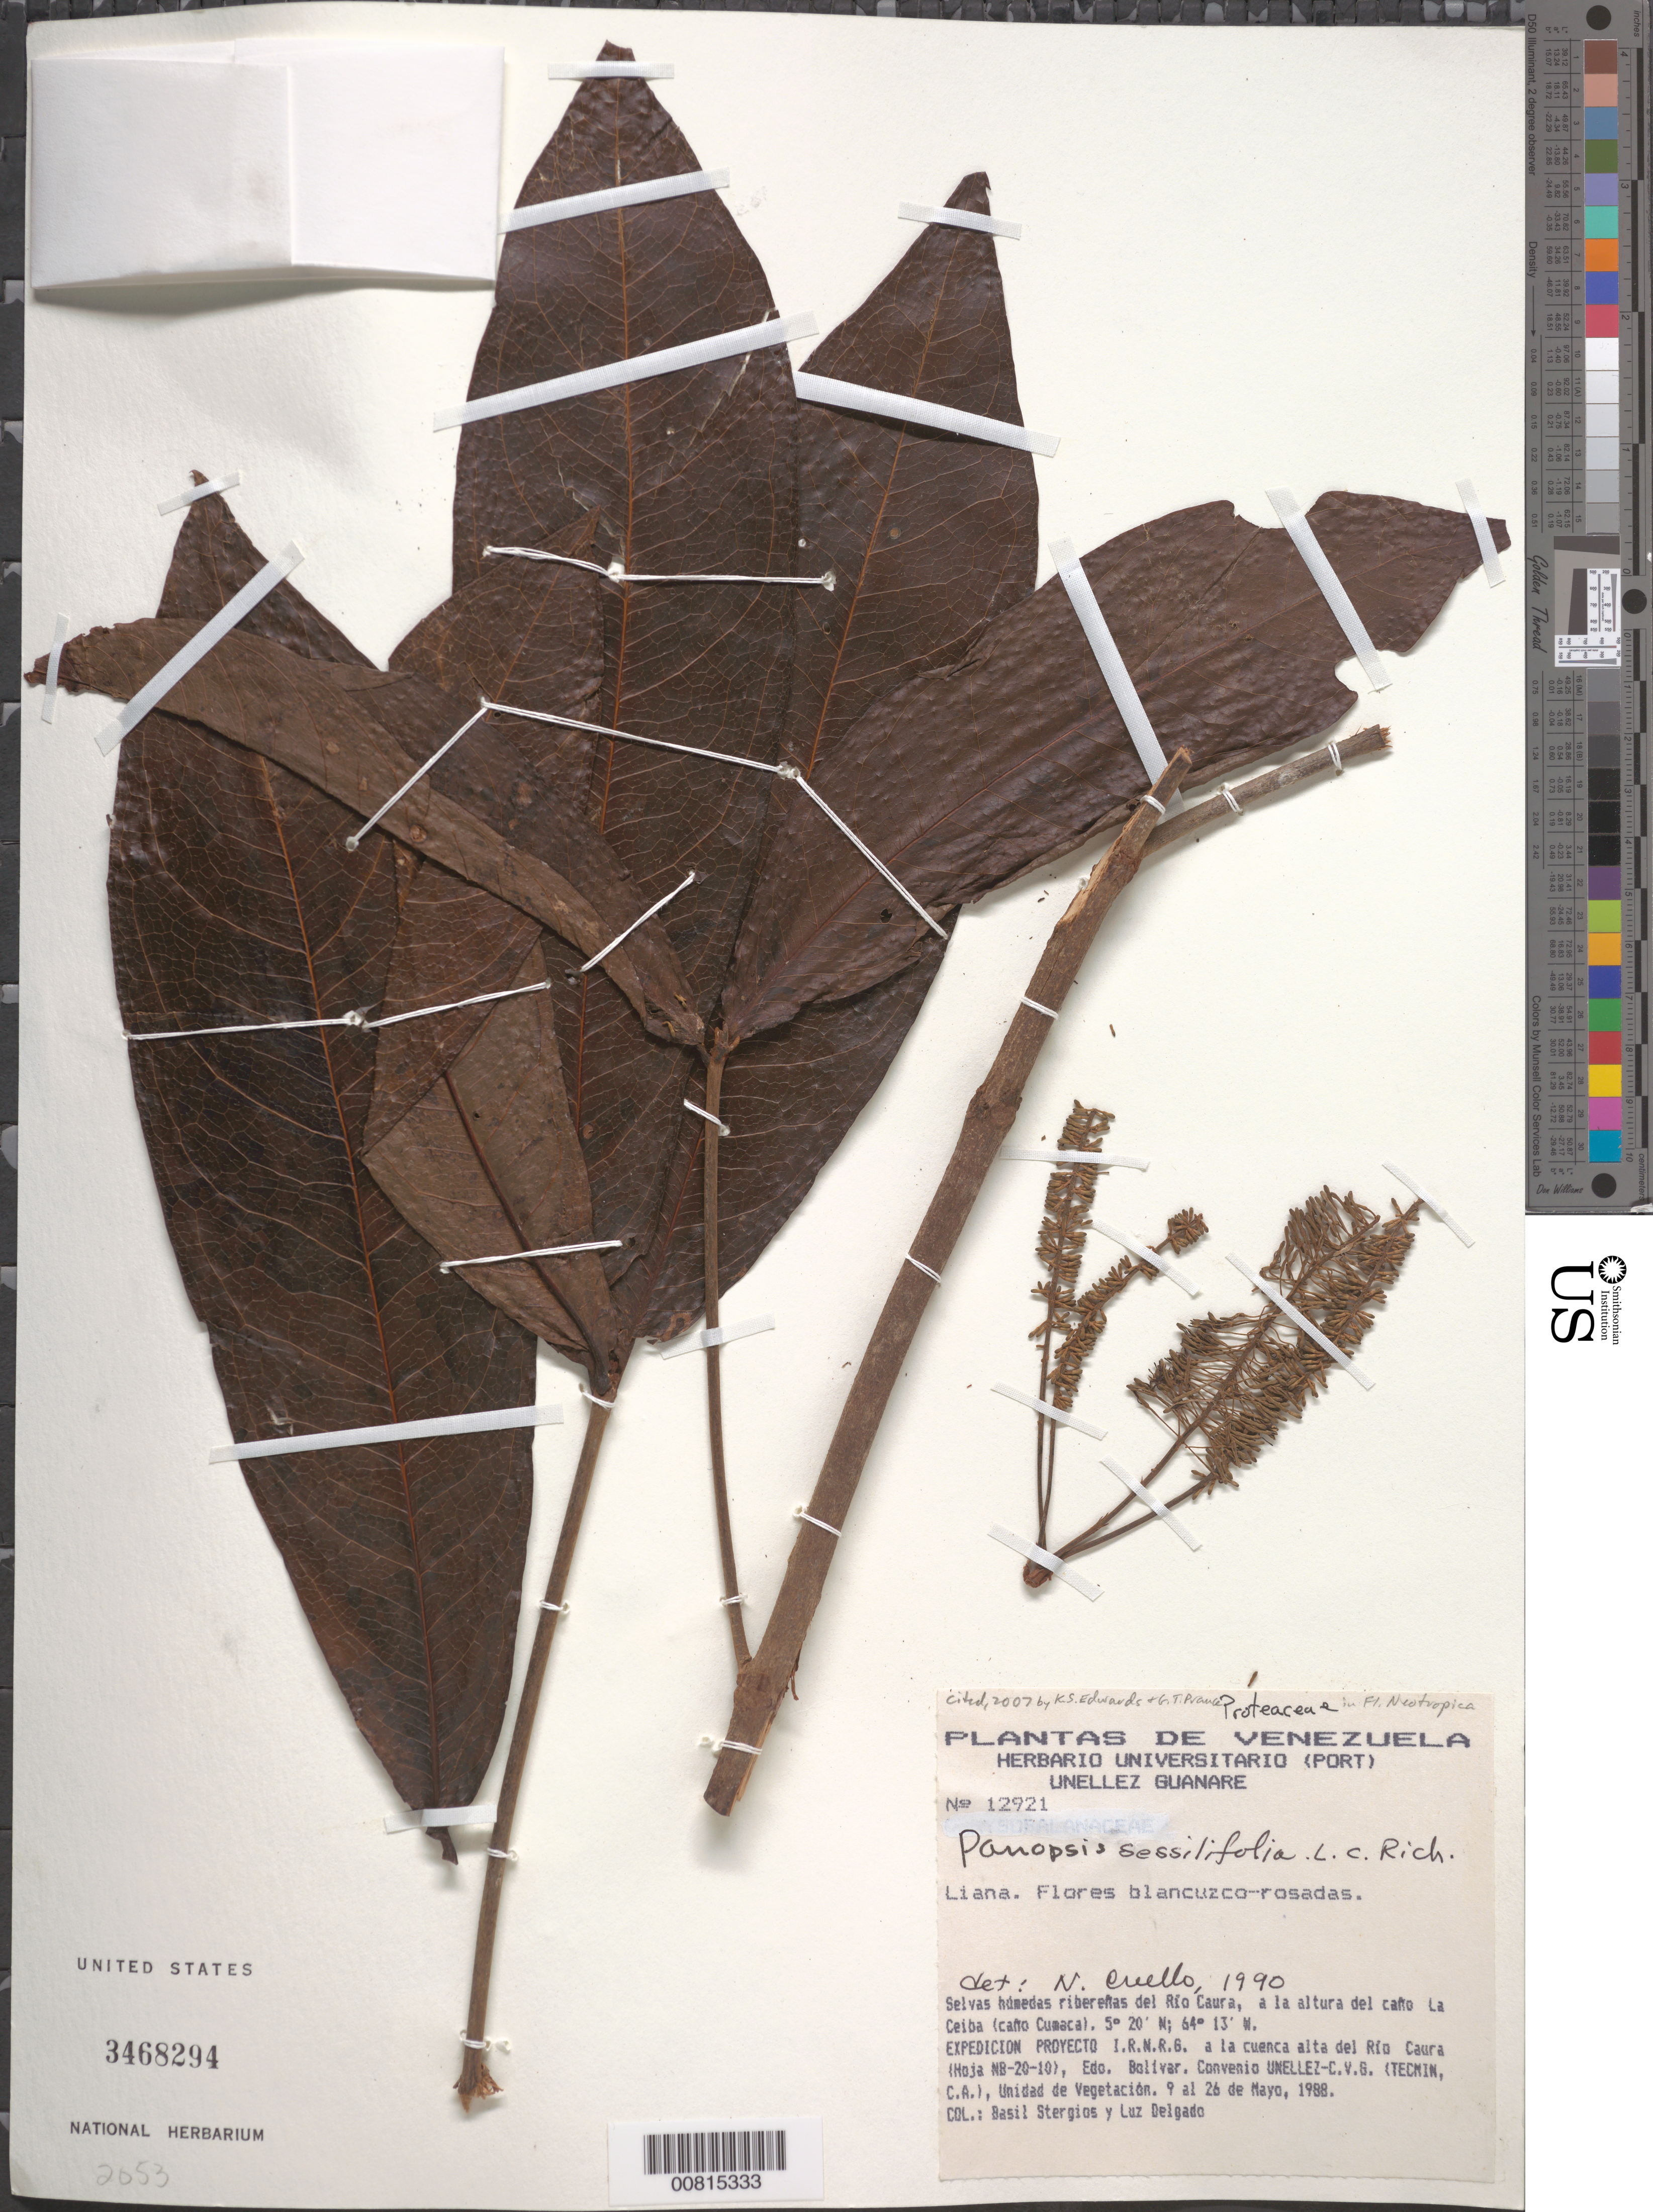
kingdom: Plantae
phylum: Tracheophyta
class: Magnoliopsida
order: Proteales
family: Proteaceae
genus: Panopsis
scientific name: Panopsis sessilifolia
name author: (Rich.) Sandwith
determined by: Cuello, Nidia L.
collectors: B. G. Stergios & L. Delgado V.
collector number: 12921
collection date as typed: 9-May-88 to 26-May-88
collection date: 1988-05-09/1988-05-26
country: Venezuela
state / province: Bolívar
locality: Río Caura, Caño La Ceiba (Caño Cumaca)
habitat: Selvas húmedas ribereñas del río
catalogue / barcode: US 3468294